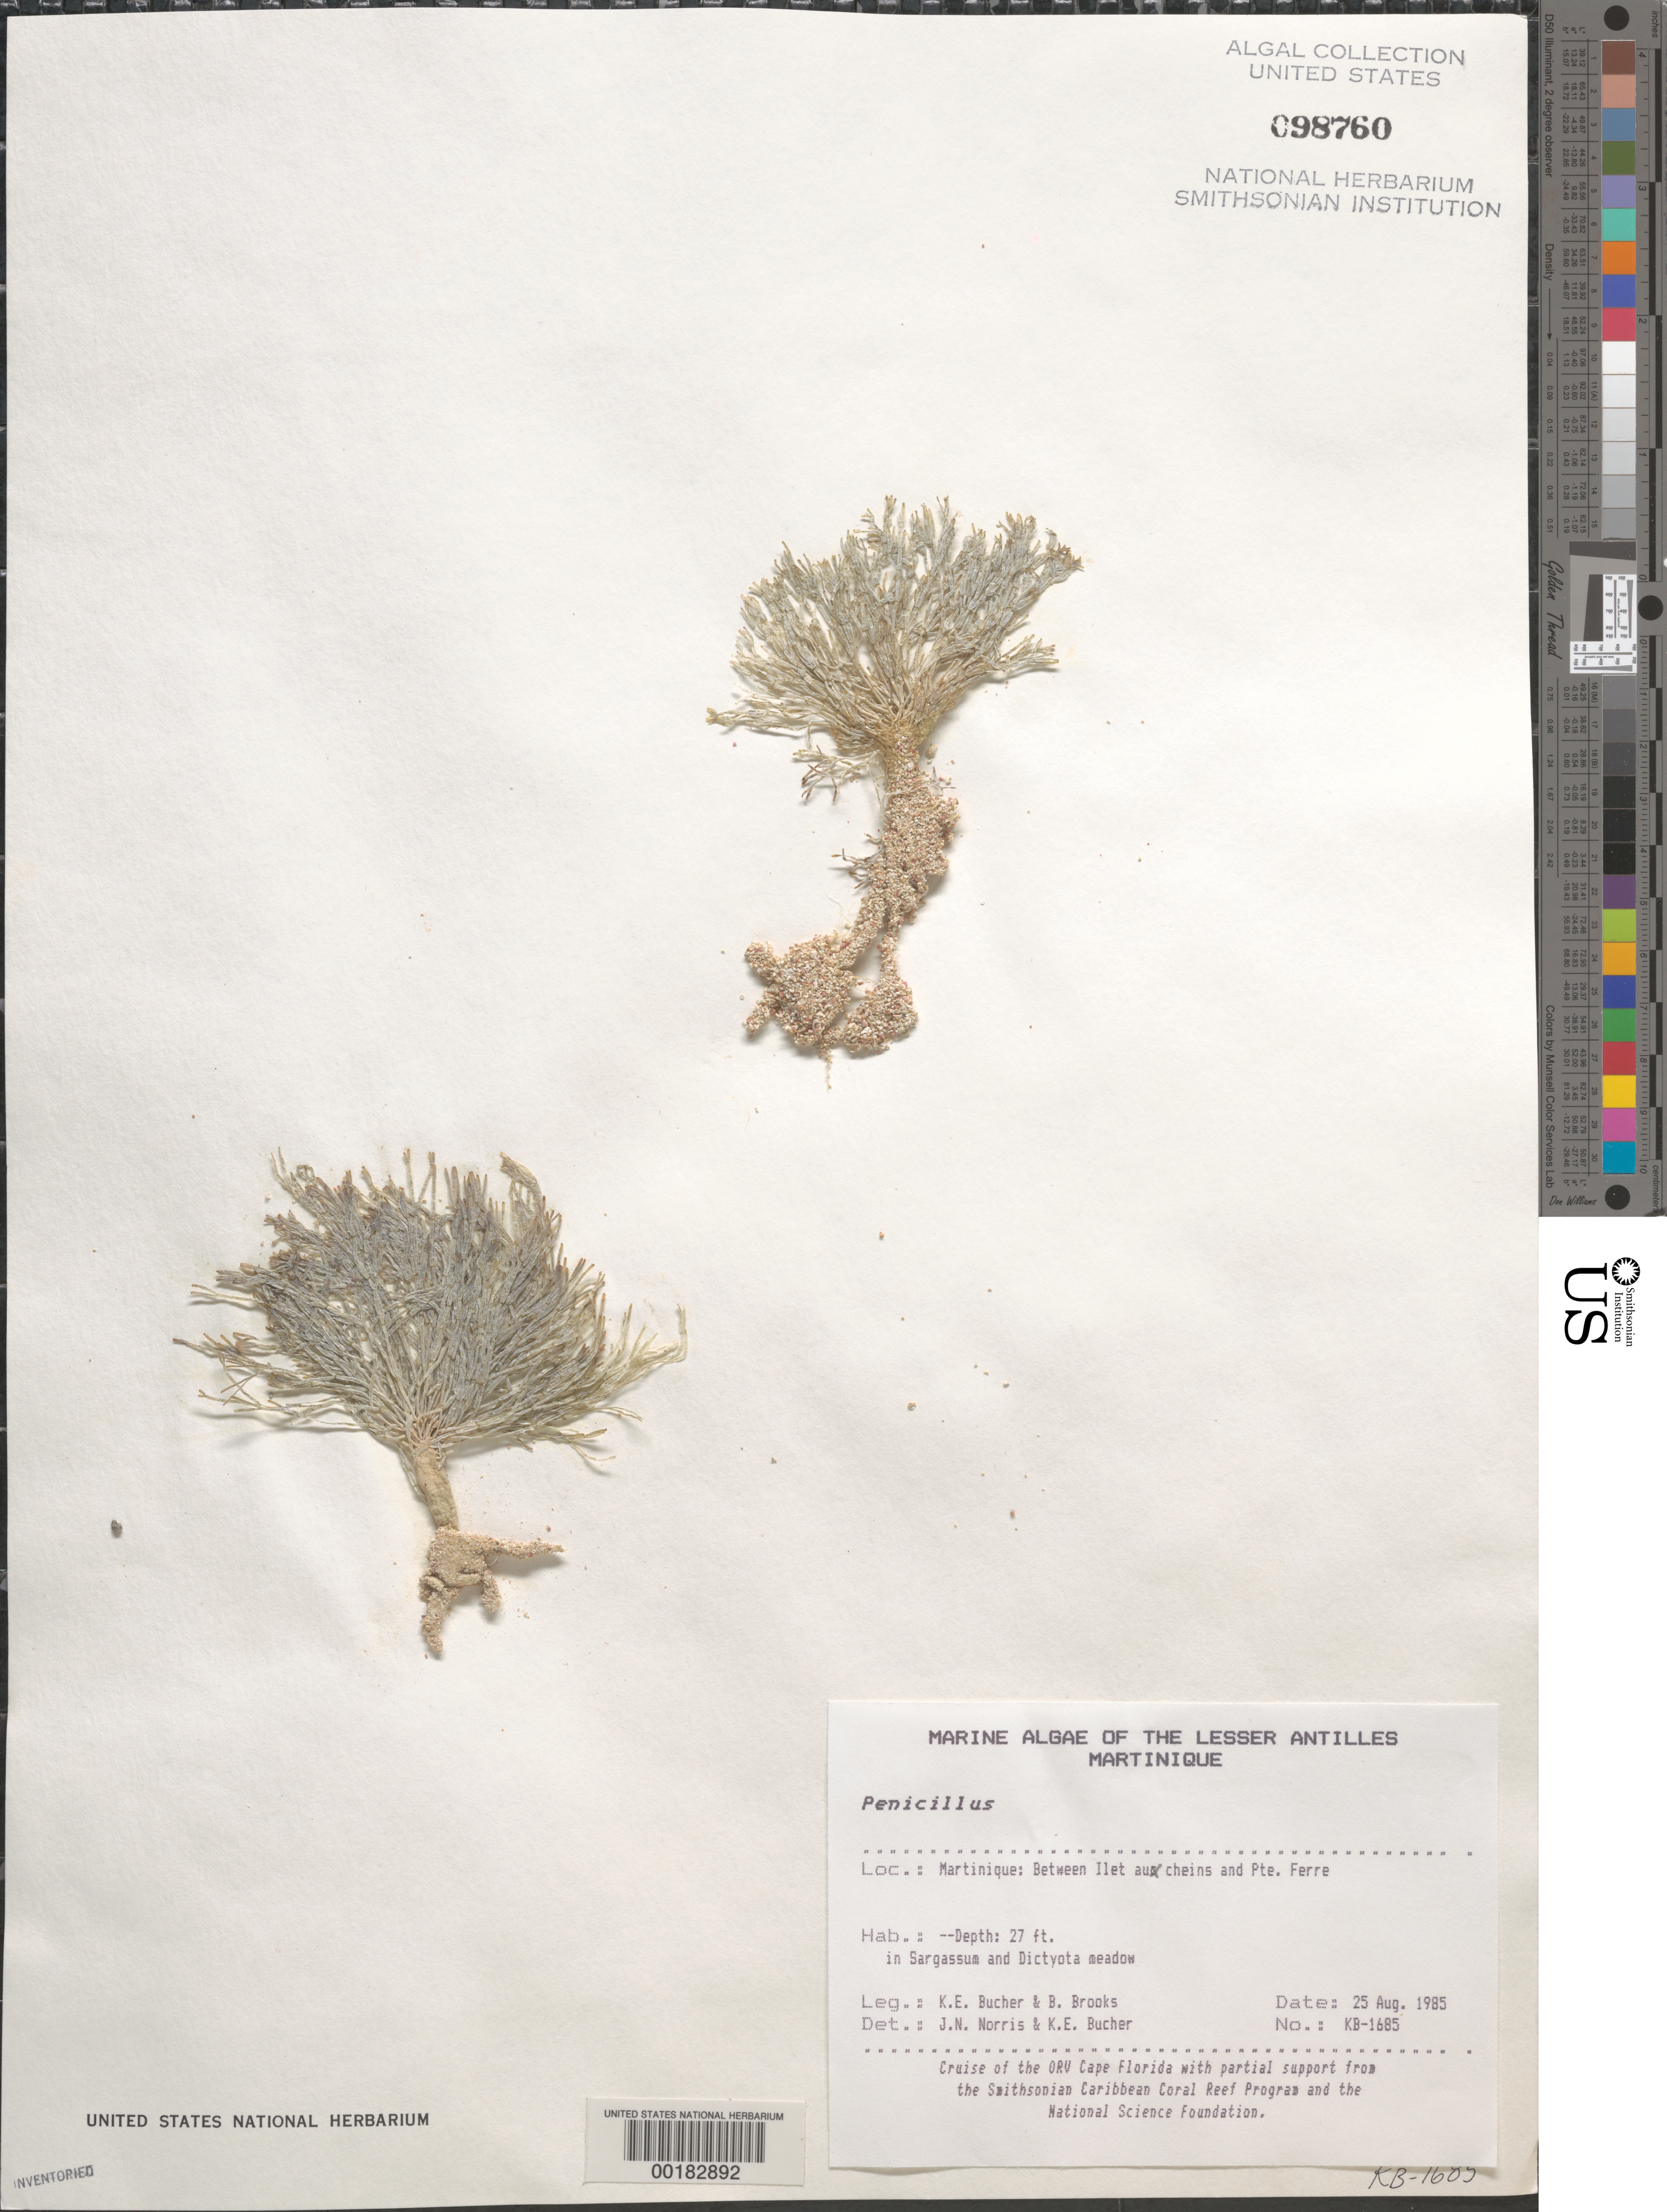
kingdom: Plantae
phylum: Chlorophyta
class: Ulvophyceae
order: Bryopsidales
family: Udoteaceae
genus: Penicillus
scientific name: Penicillus sp.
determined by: Norris, J. N.; Bucher, K. E.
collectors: K. E. Bucher & B. Brooks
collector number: Kb-1685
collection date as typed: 25 Aug 1985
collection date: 1985-08-25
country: Martinique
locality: Between Ilet aux Cheins and Pointe Ferre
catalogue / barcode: US 98760